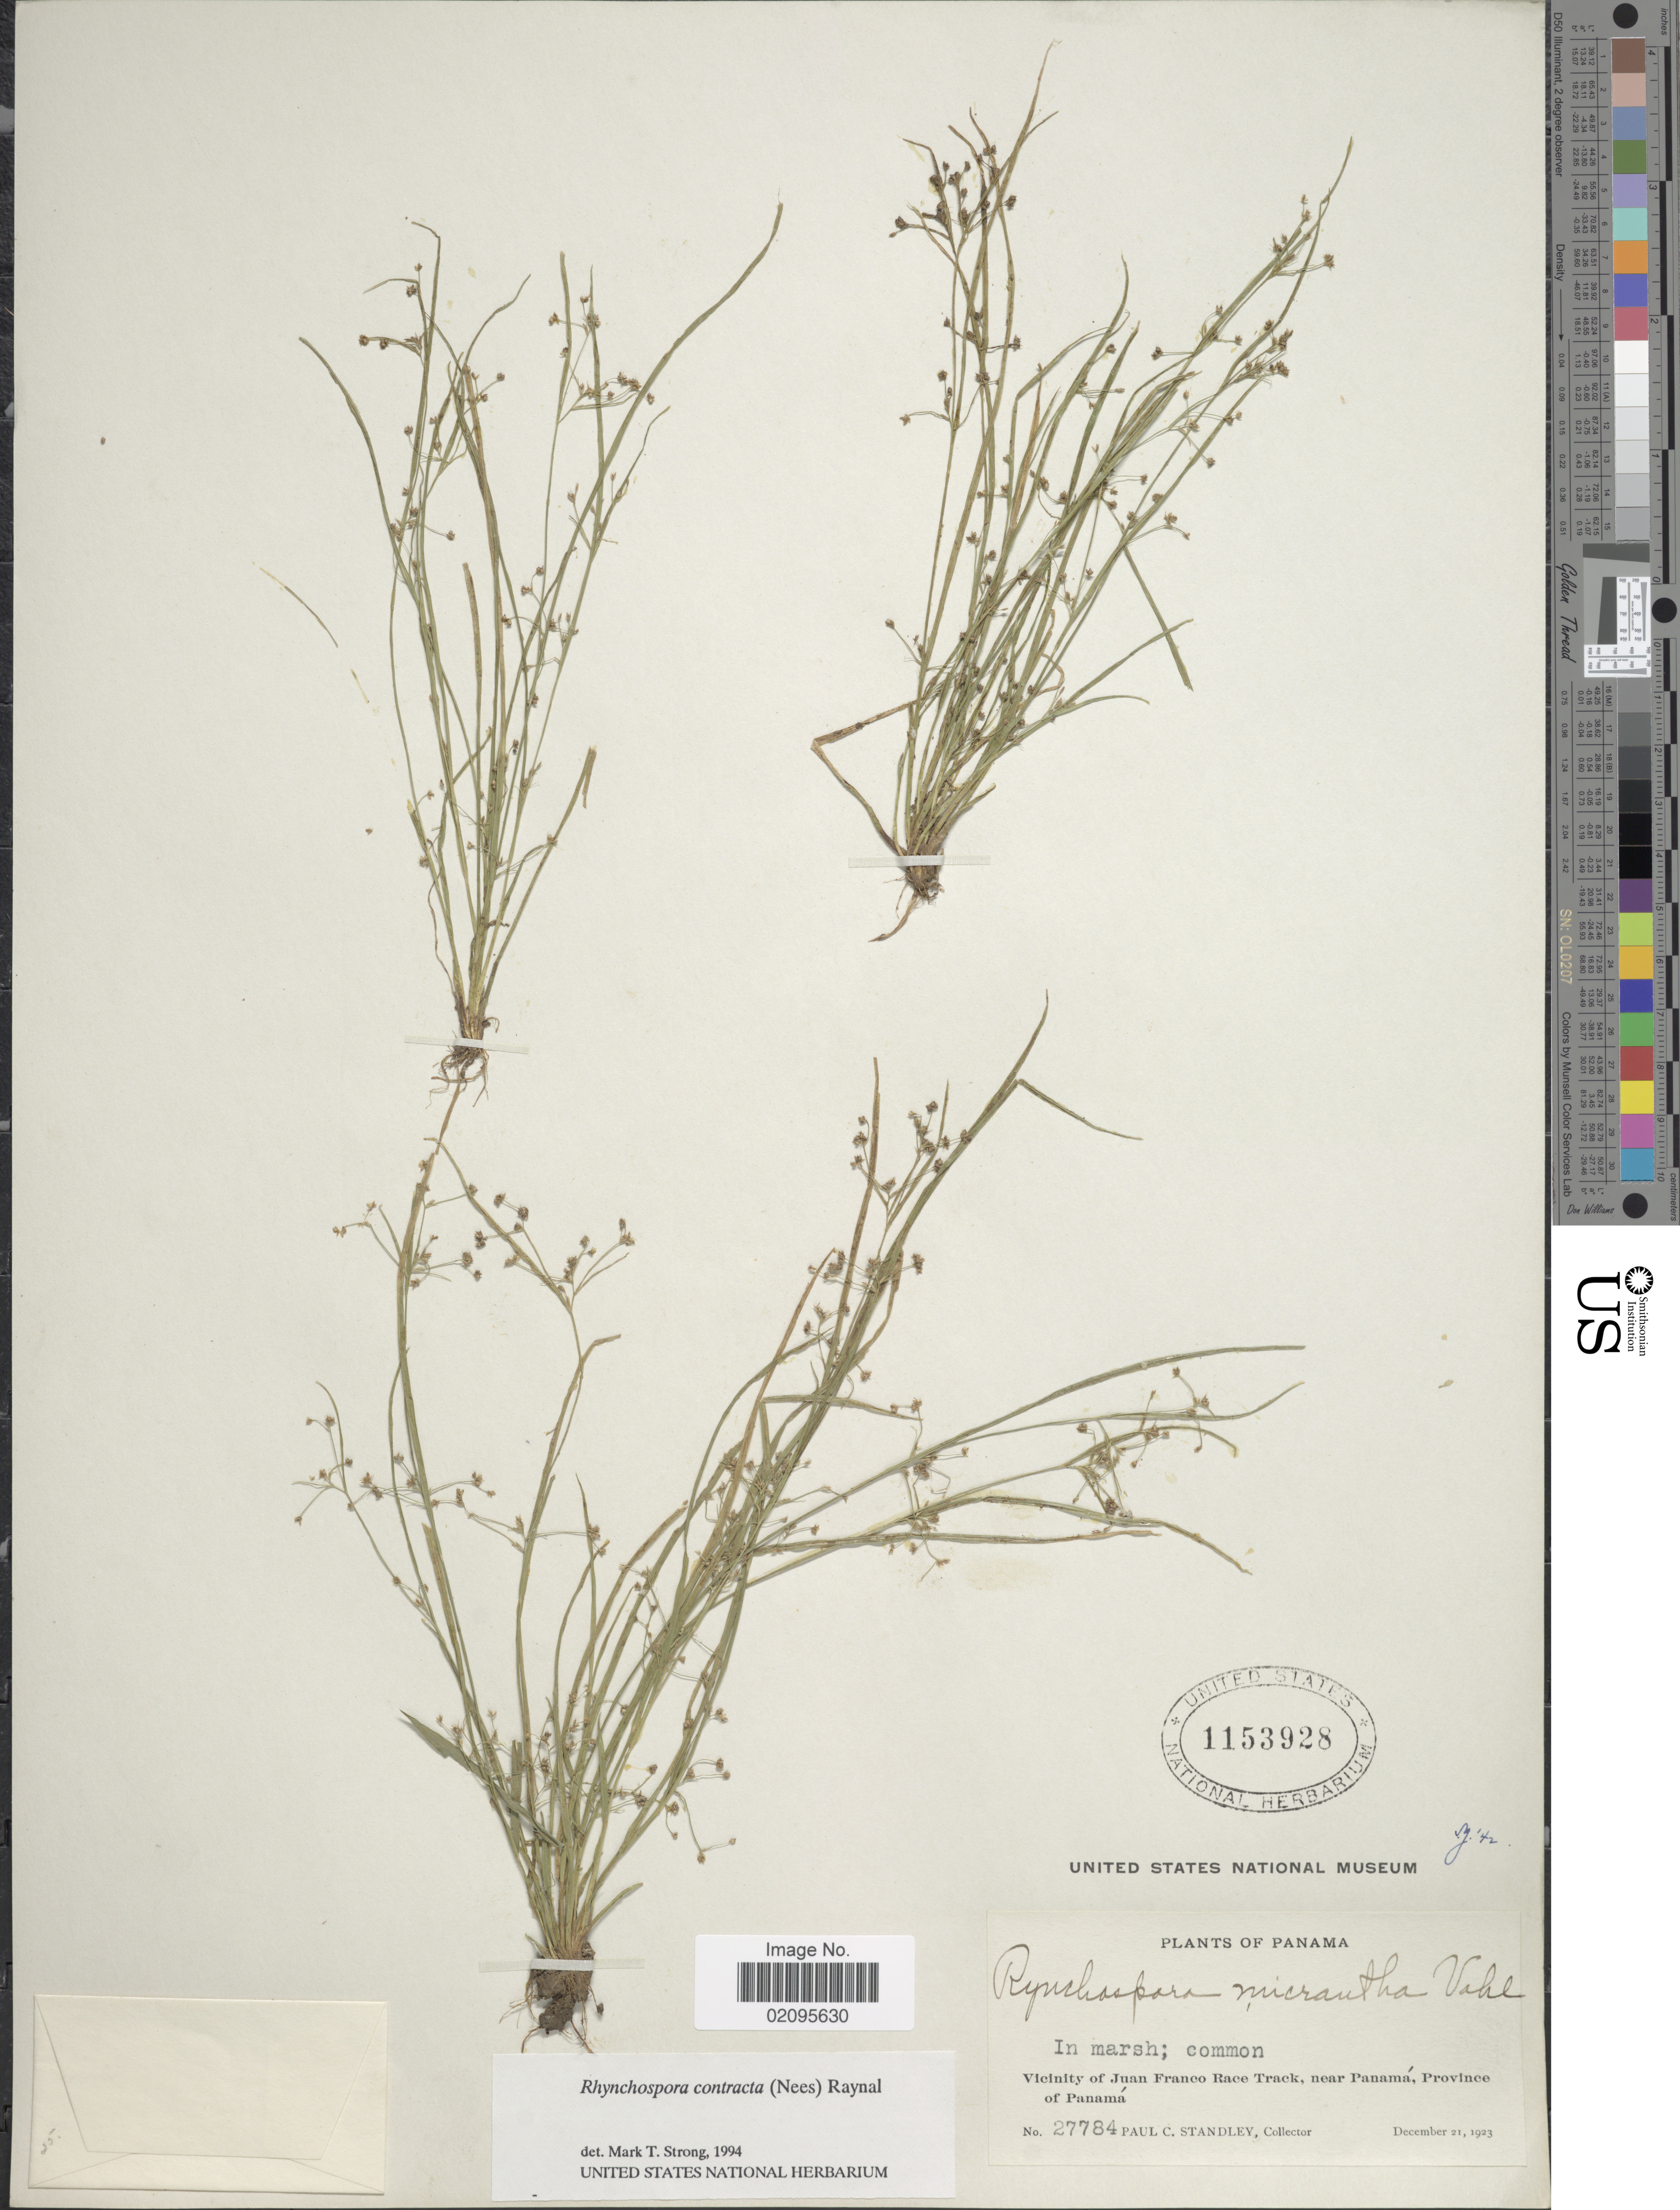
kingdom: Plantae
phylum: Tracheophyta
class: Liliopsida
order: Poales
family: Cyperaceae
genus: Rhynchospora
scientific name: Rhynchospora contracta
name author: (Nees) J. Raynal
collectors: P. C. Standley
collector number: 27784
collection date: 1923-12-21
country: Panama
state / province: Panamá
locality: In marsh, Vicinirty of Juan Franco Race Track, near Panama.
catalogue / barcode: US 1153928